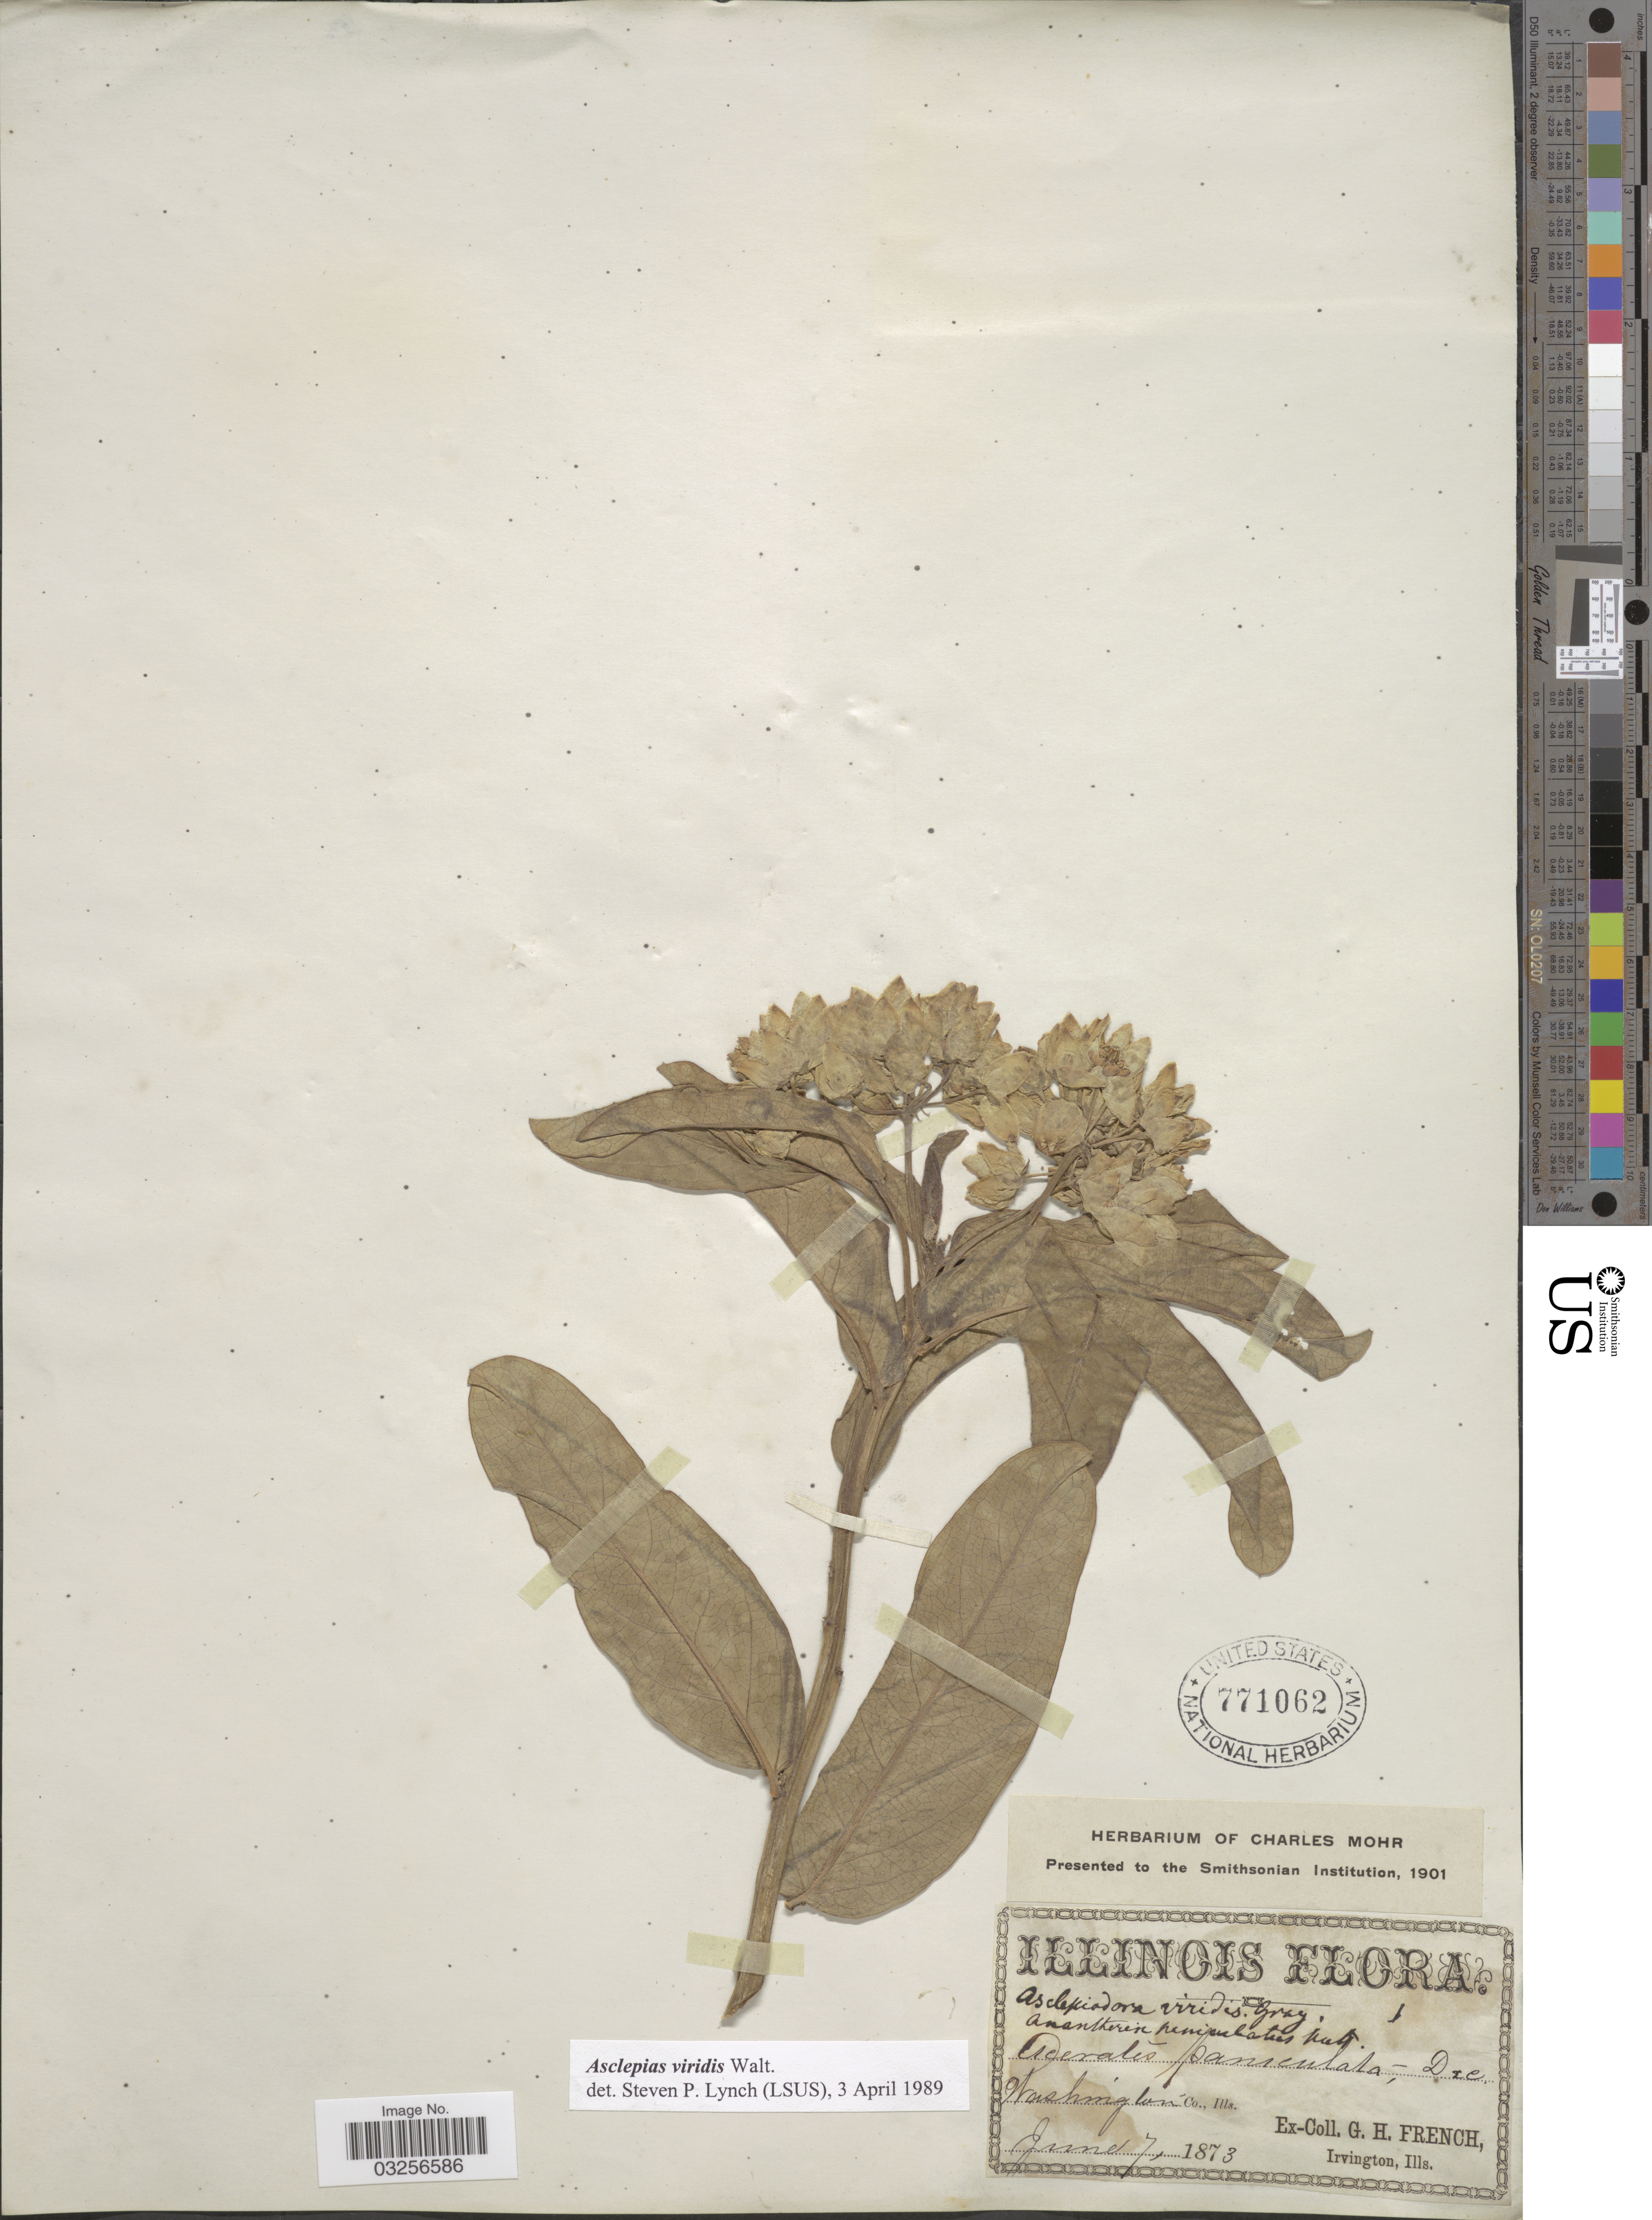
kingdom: Plantae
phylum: Tracheophyta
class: Magnoliopsida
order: Gentianales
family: Apocynaceae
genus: Asclepias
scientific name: Asclepias viridis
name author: Walter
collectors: G. H. French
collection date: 1873-06-07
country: United States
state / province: Illinois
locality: Washington Co., Ill.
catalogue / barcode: US 771062